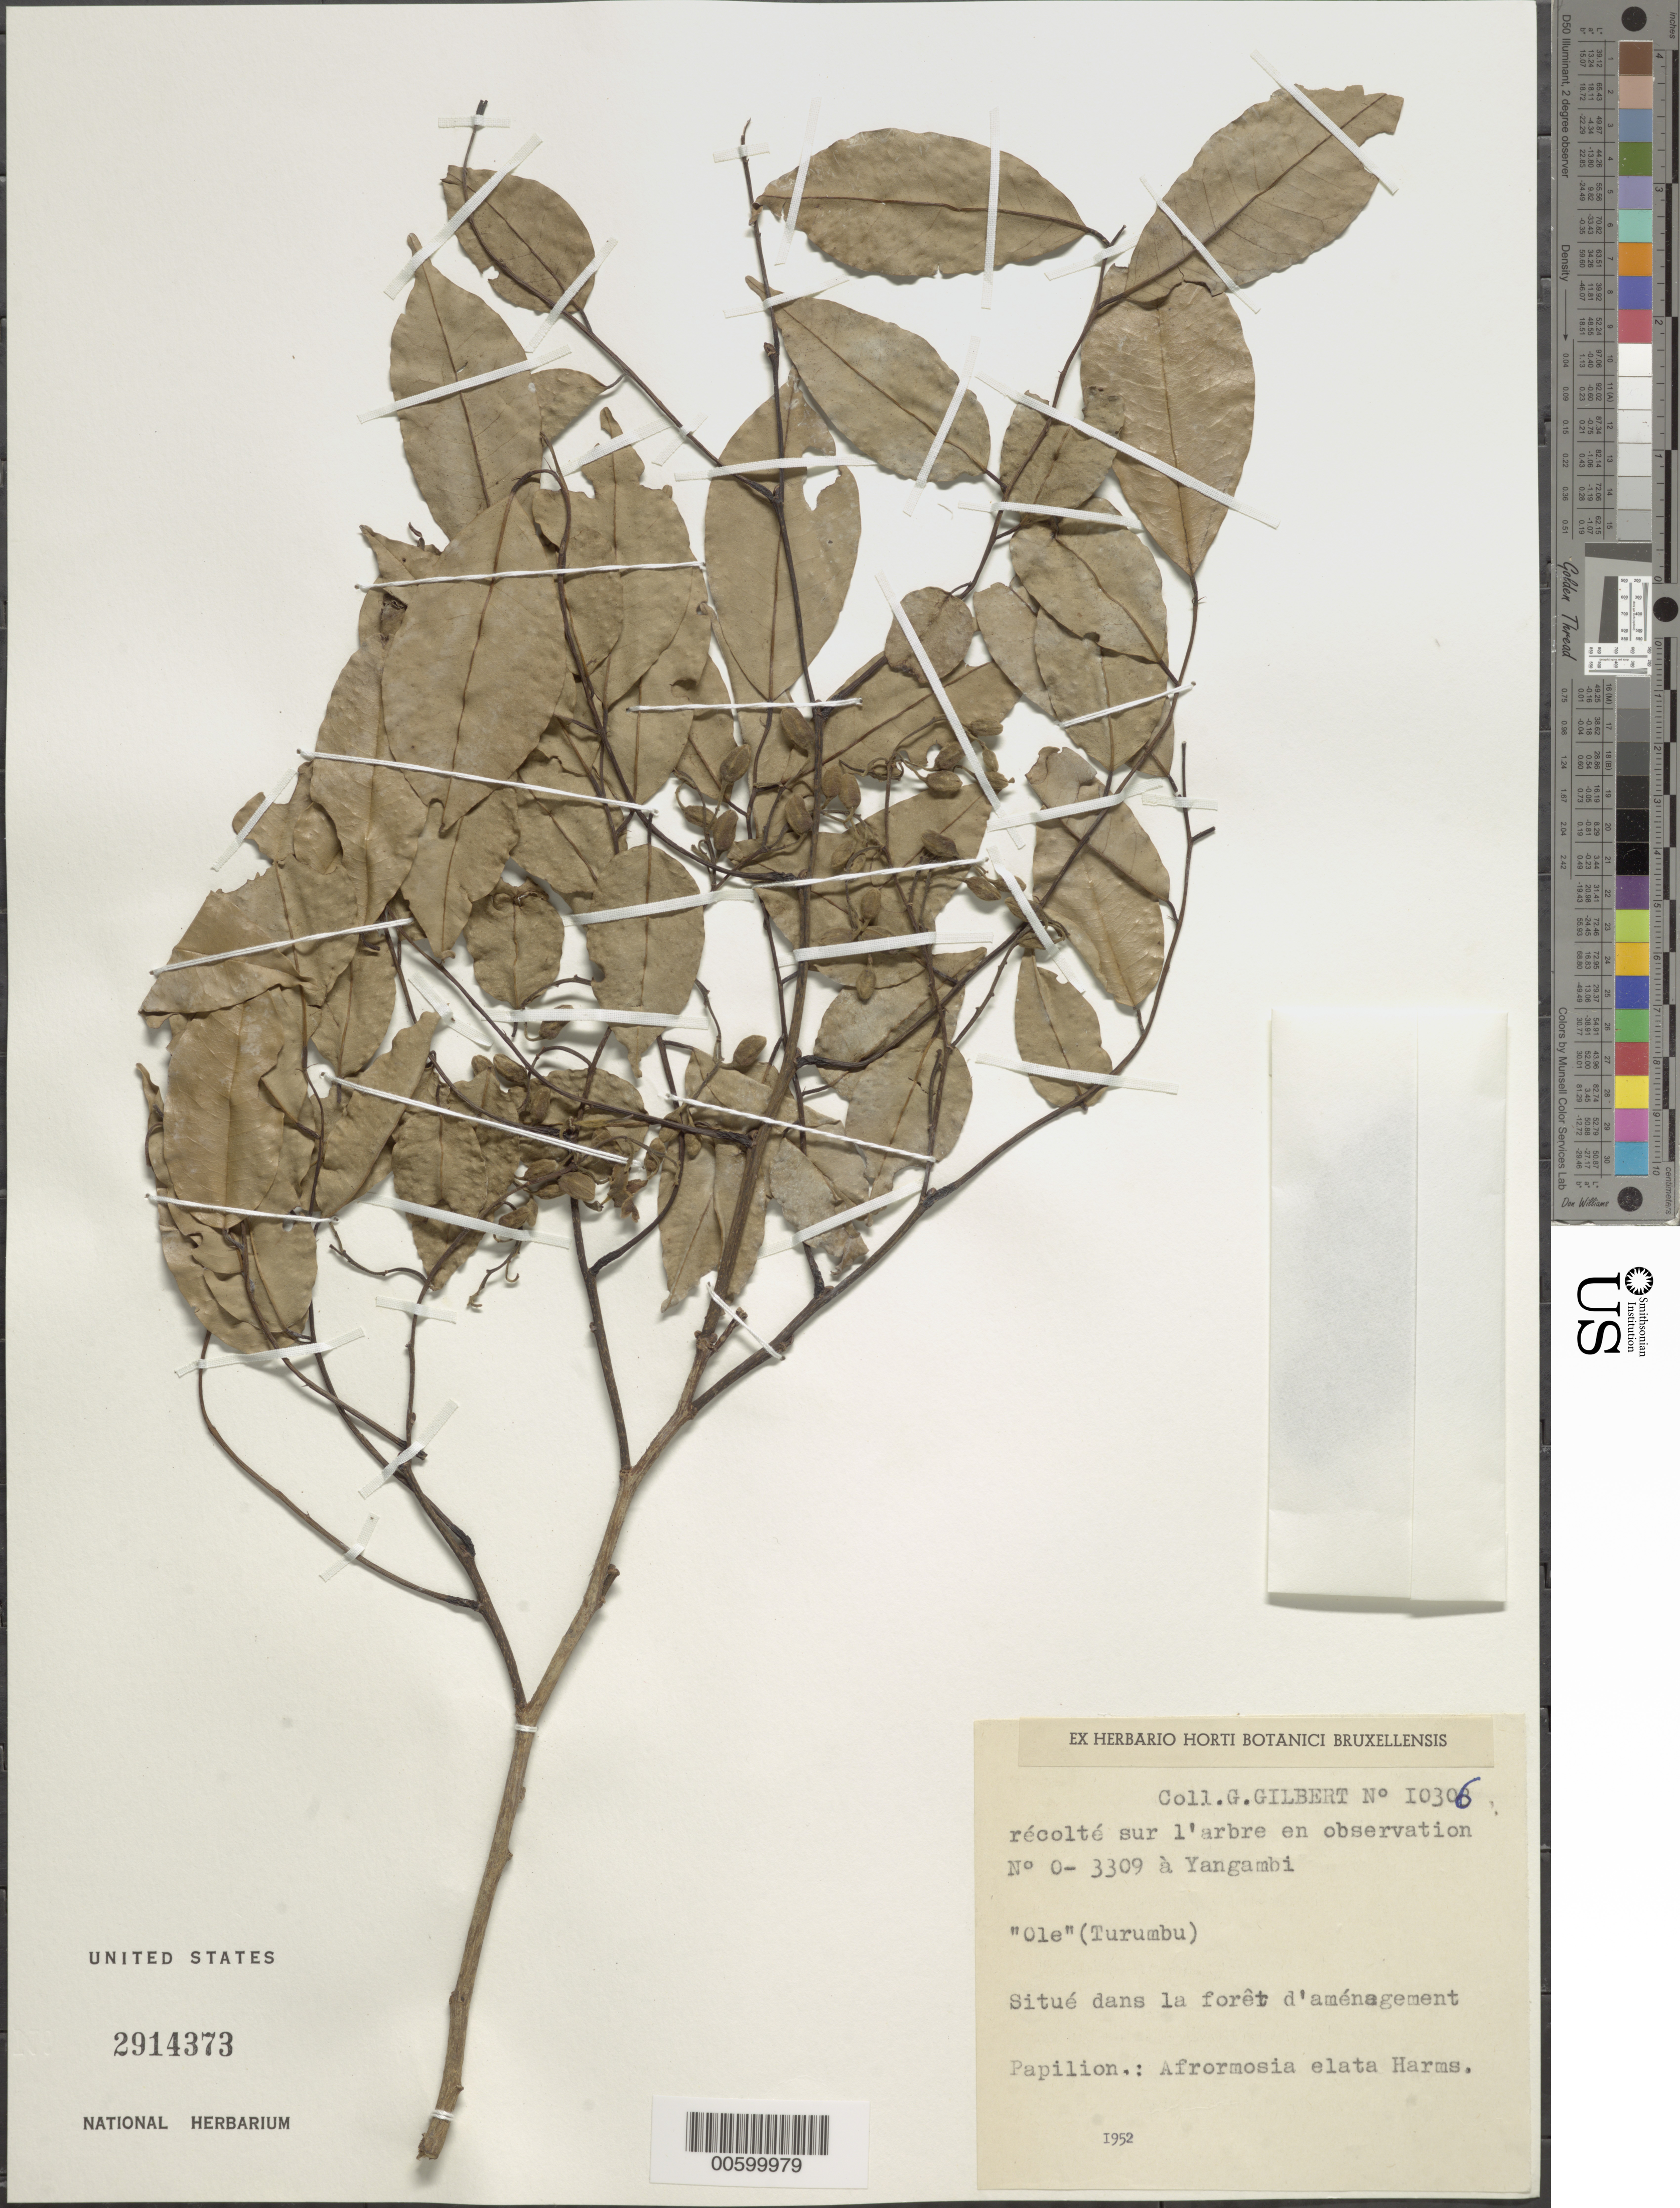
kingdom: Plantae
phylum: Tracheophyta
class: Magnoliopsida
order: Fabales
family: Fabaceae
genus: Pericopsis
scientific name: Pericopsis elata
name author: Harms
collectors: G. Gilbert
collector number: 10306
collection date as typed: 1952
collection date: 1952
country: Congo, Democratic Republic of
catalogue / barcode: US 2914373